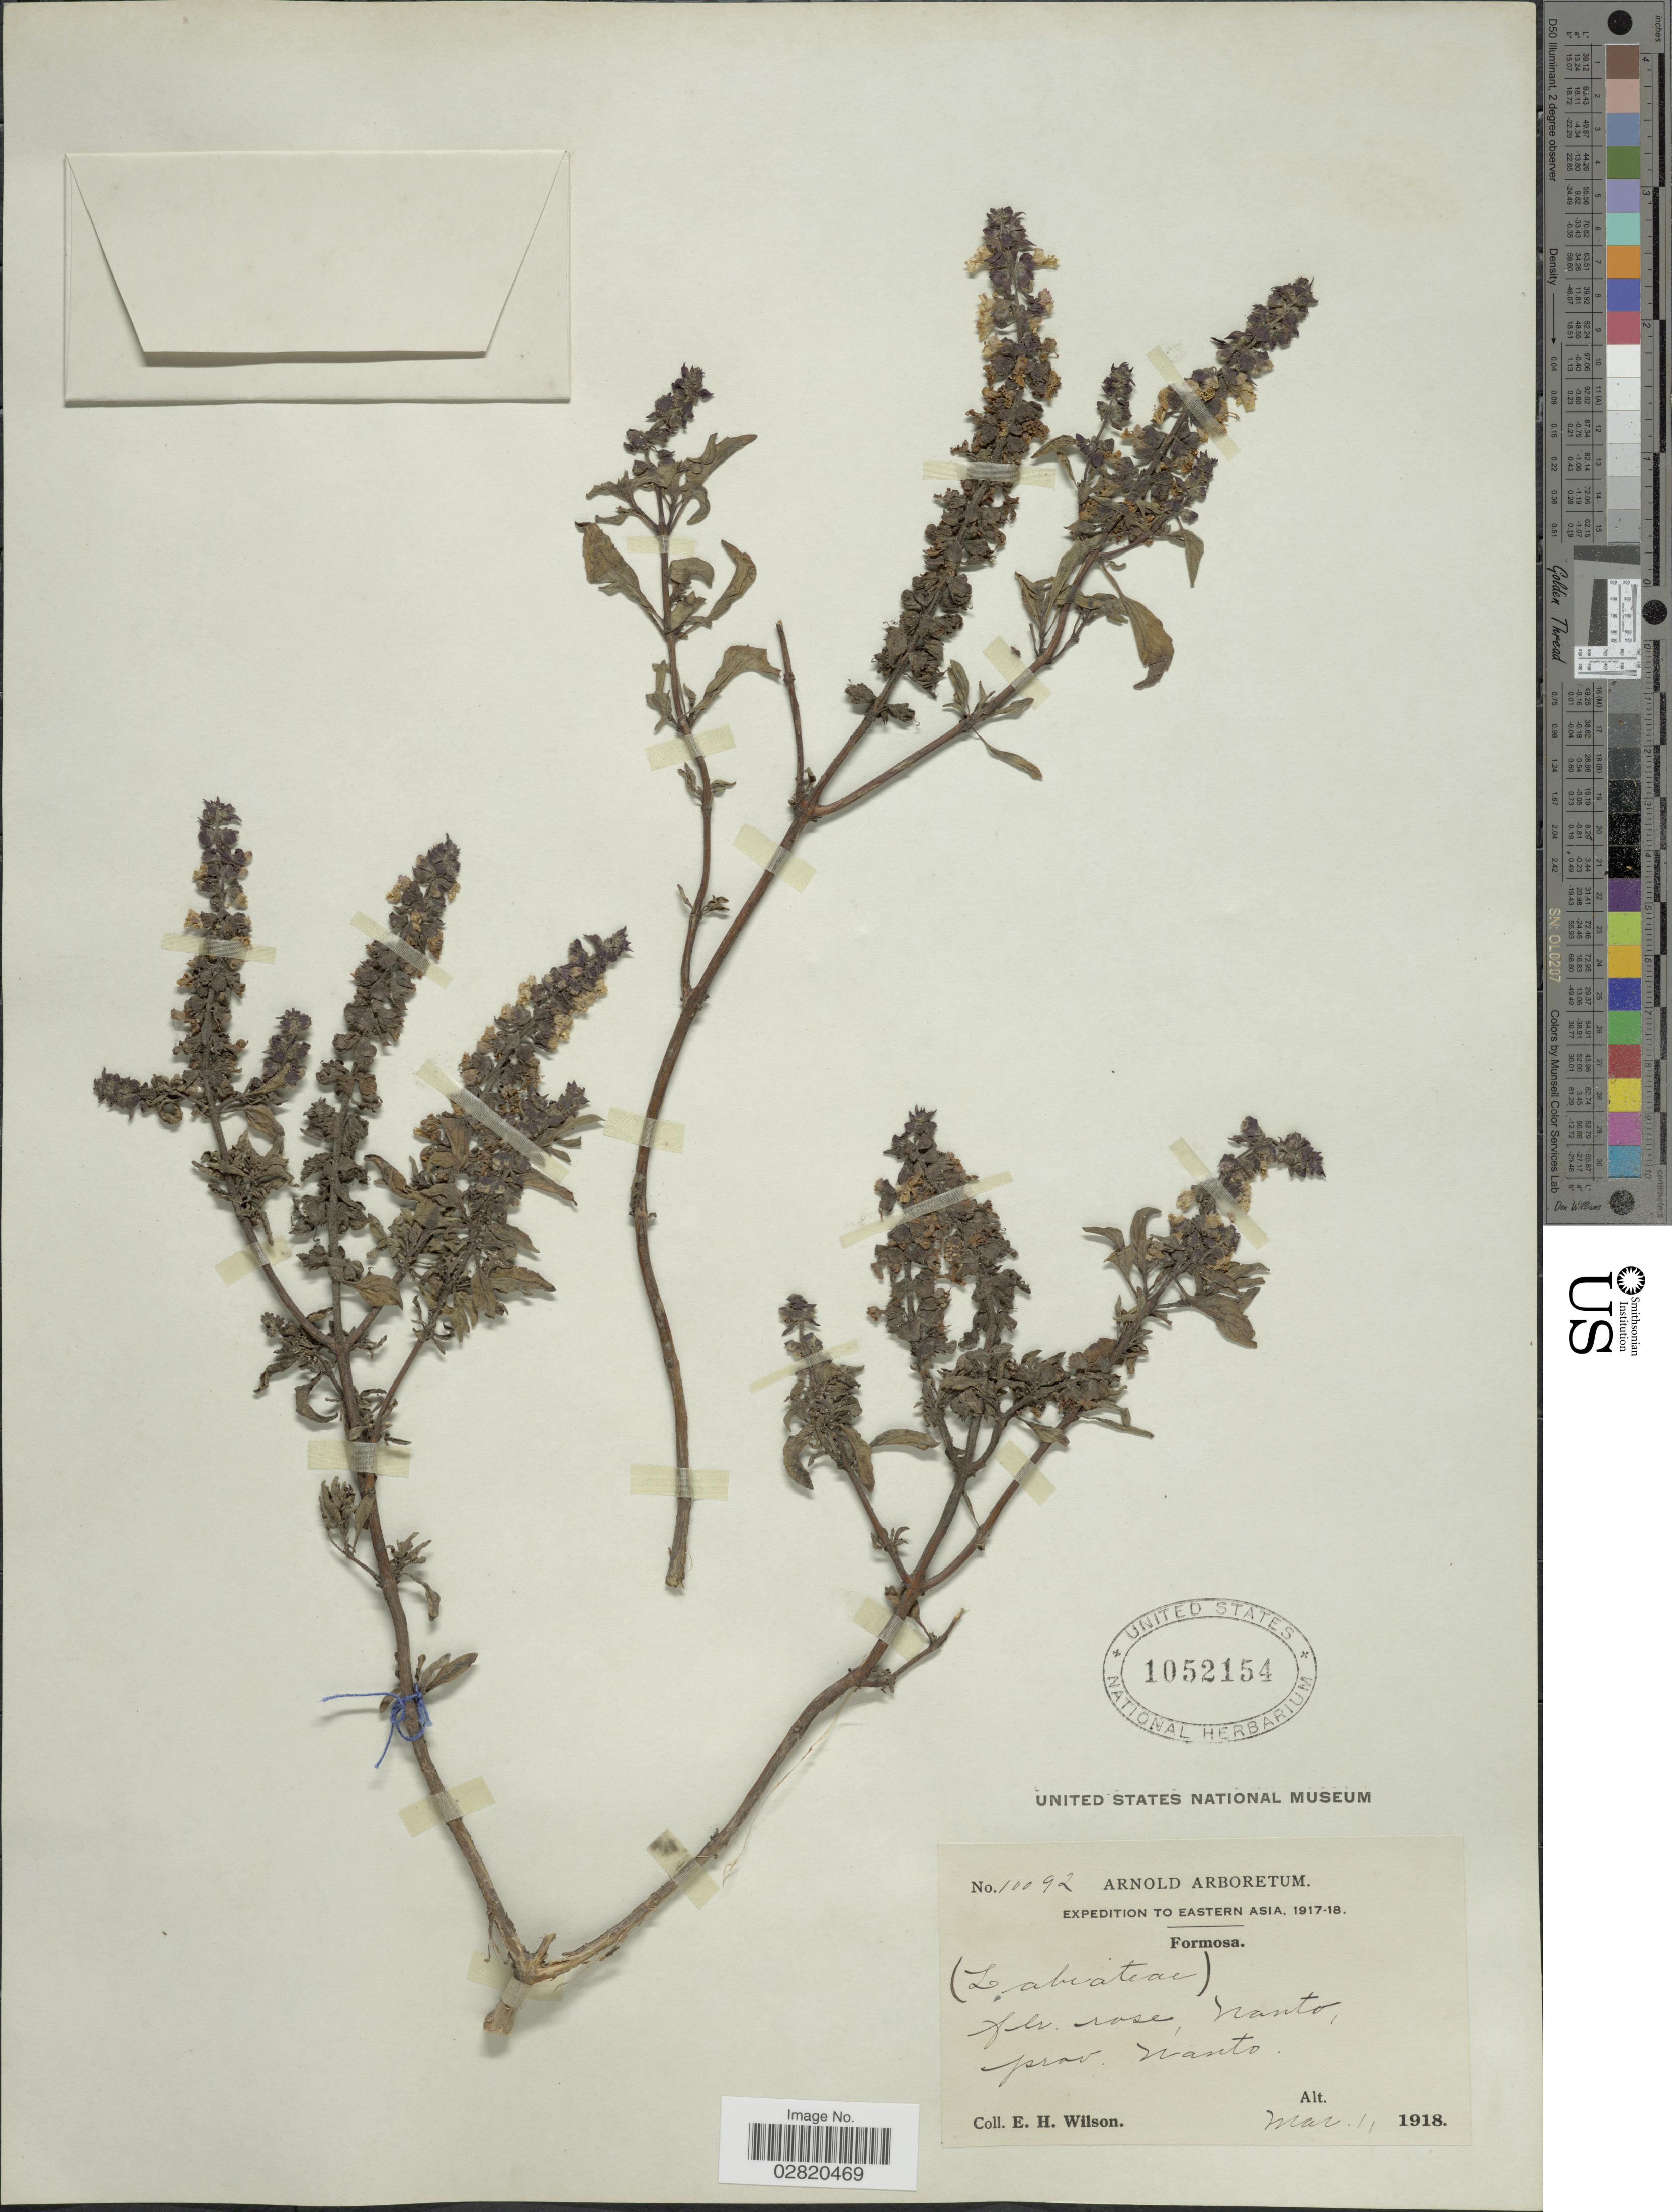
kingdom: Plantae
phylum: Tracheophyta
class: Magnoliopsida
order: Lamiales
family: Lamiaceae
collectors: E. Wilson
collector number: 10092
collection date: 1918-03-11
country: Taiwan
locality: Eastern Asia. Formosa. Nanto, prov. Nanto.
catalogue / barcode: US 1052154